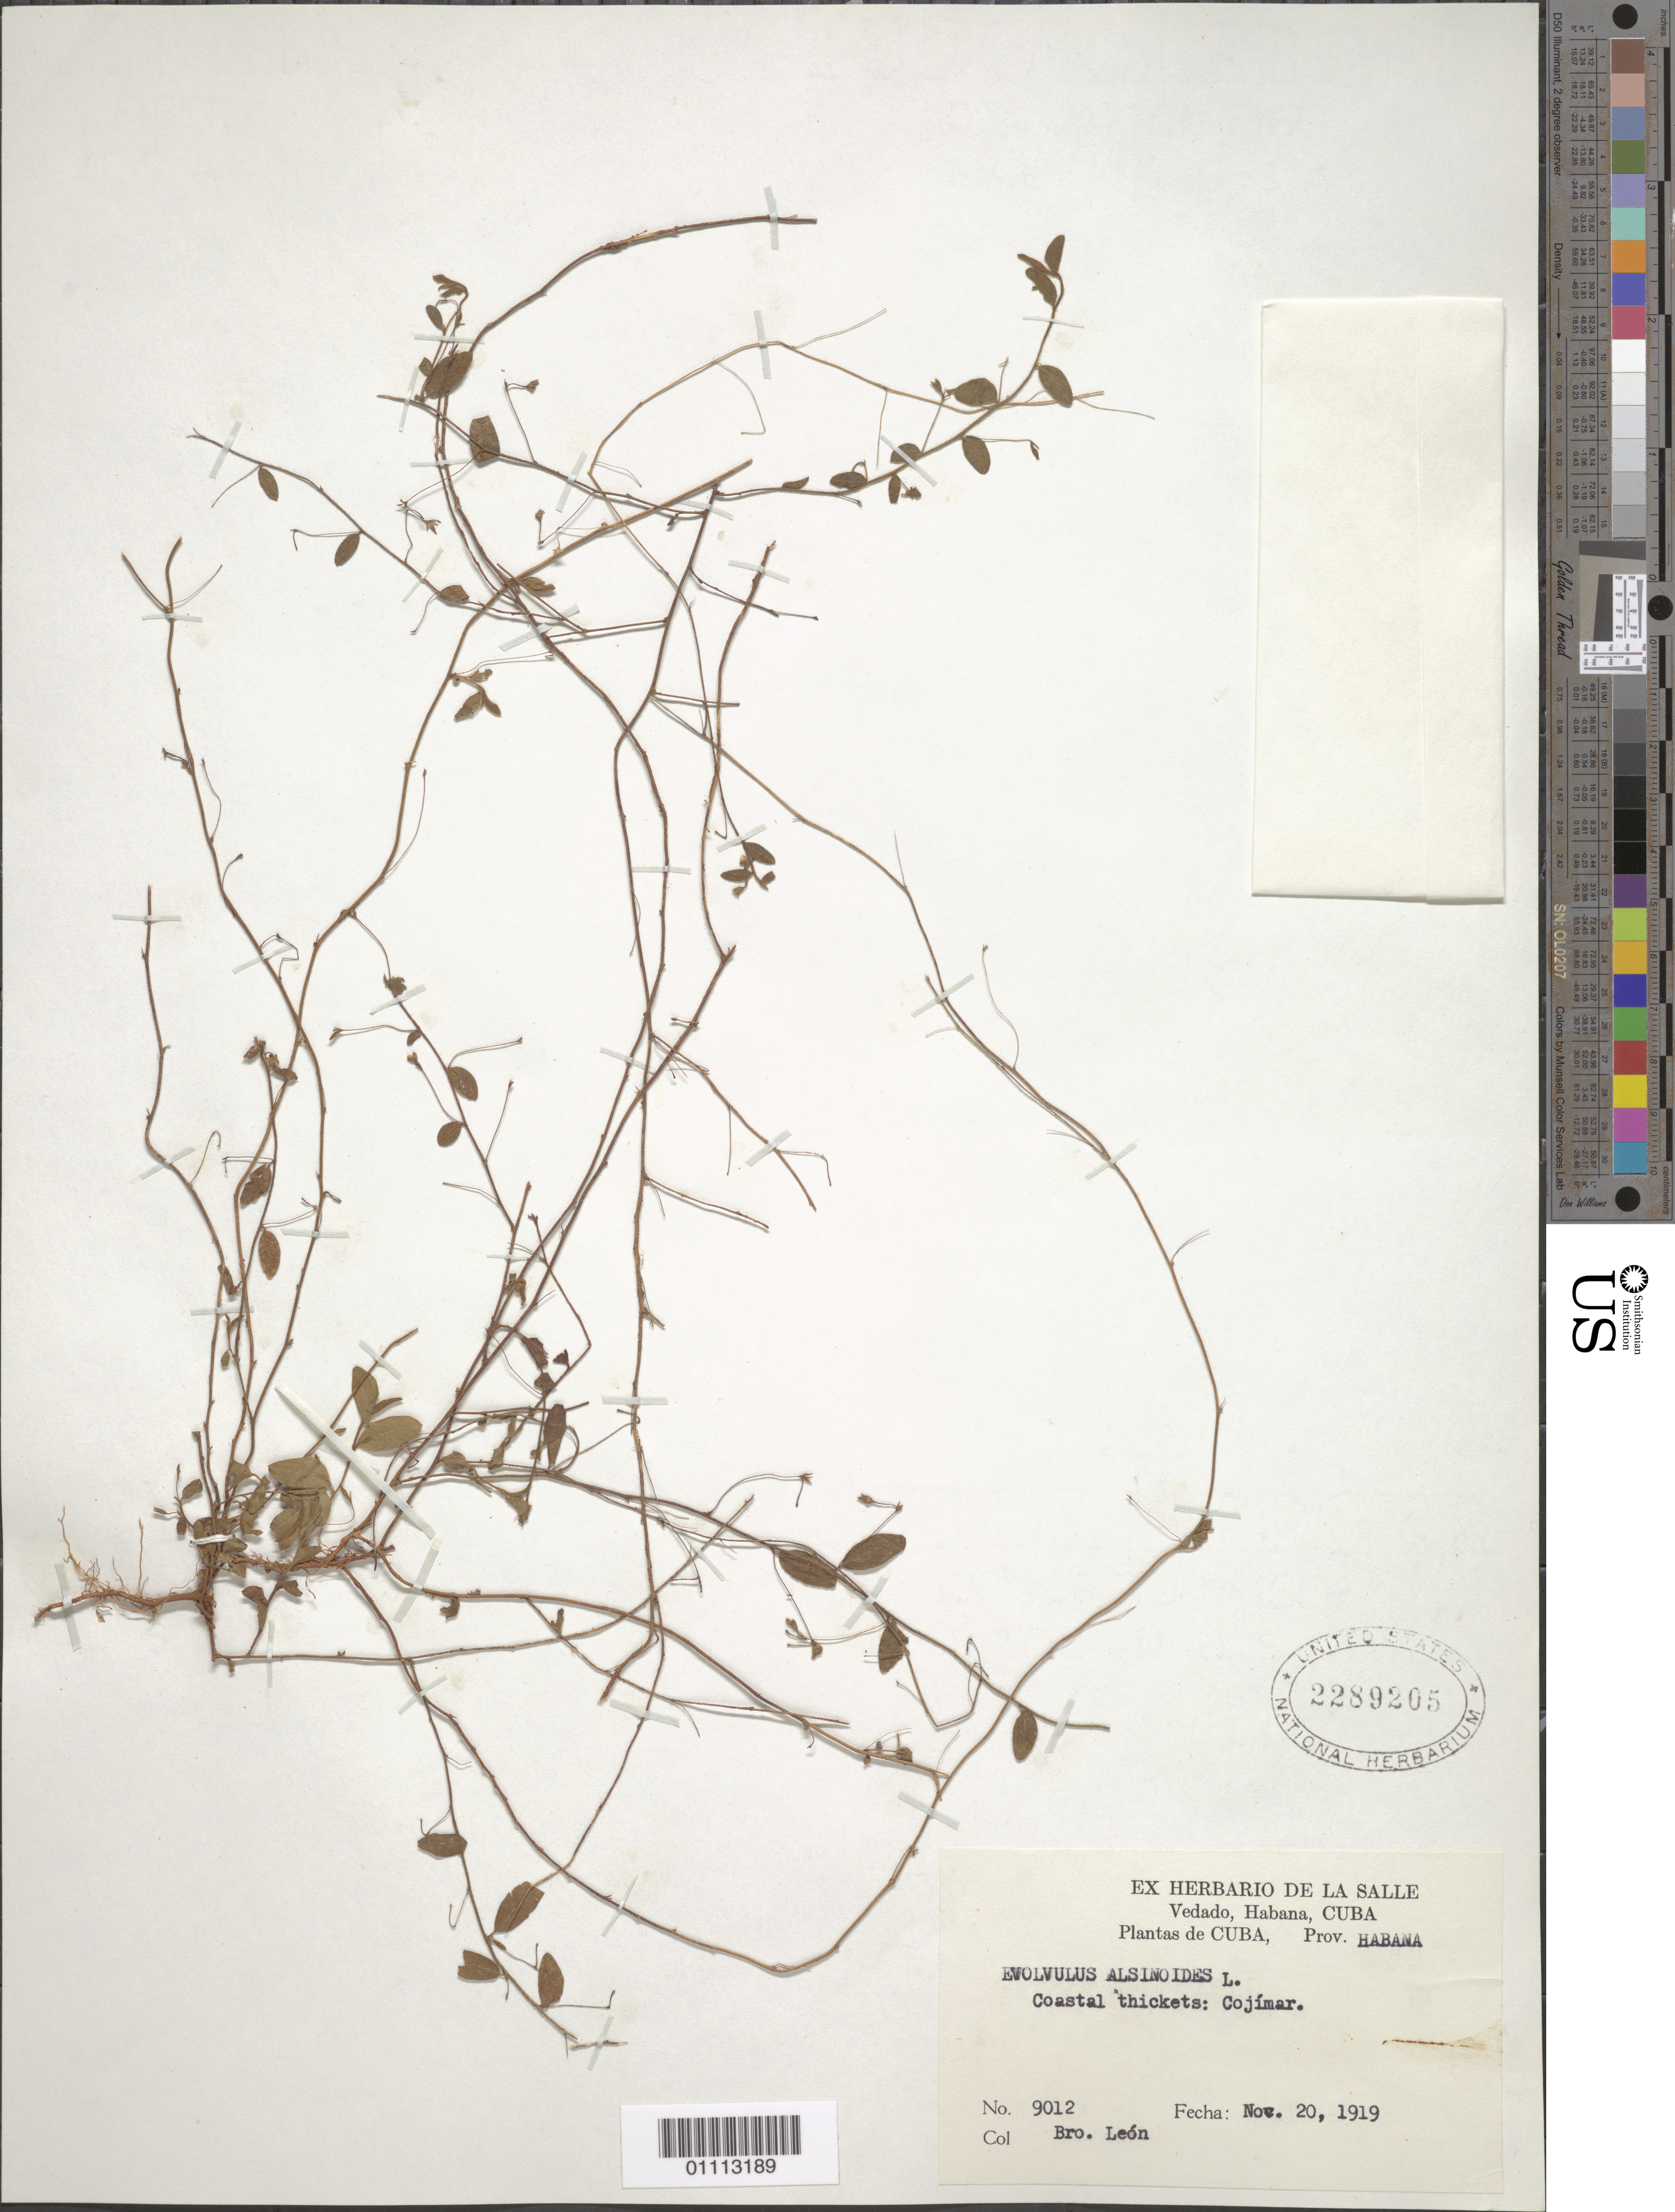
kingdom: Plantae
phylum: Tracheophyta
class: Magnoliopsida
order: Solanales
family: Convolvulaceae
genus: Evolvulus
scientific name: Evolvulus alsinoides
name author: (L.) L.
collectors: Bro. León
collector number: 9012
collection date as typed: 20 Nov 1919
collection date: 1919-11-20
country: Cuba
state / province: La Habana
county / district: Municipio Habana del Este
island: Cuba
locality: Cojimar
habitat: Coastal thickets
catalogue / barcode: US 2289205